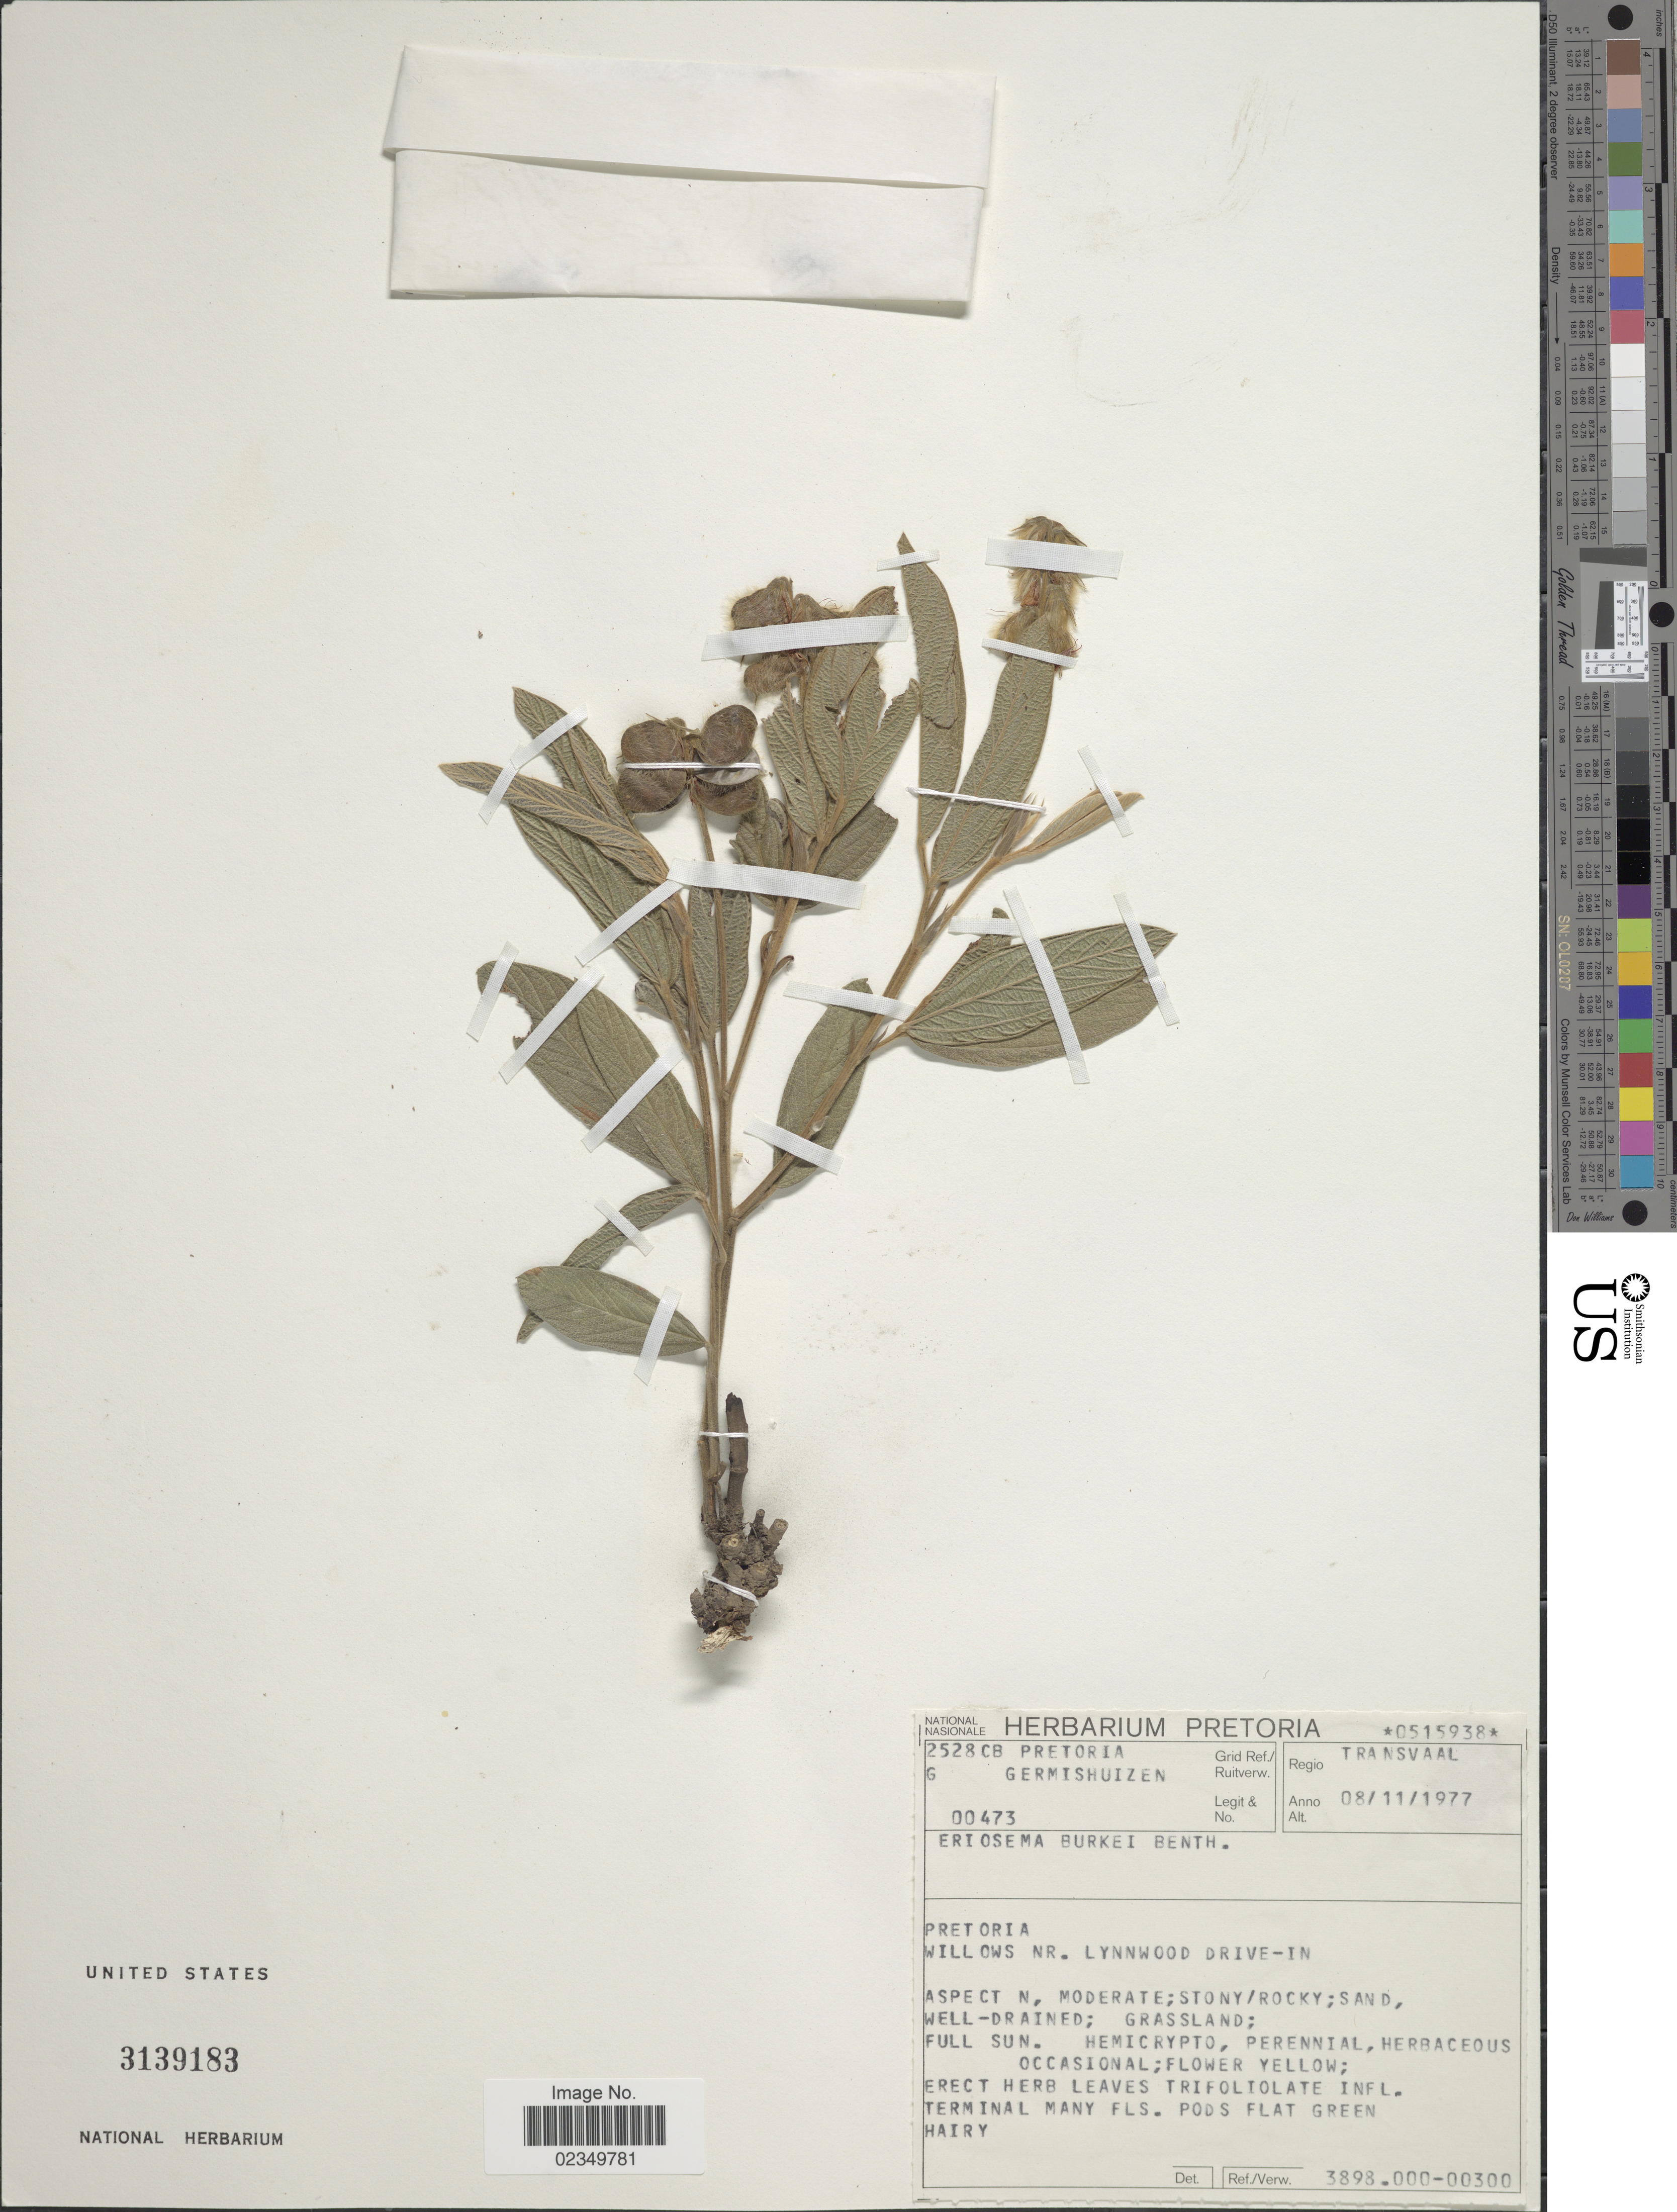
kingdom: Plantae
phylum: Tracheophyta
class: Magnoliopsida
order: Fabales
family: Fabaceae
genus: Eriosema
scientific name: Eriosema burkei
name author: Harv.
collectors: G. Germishuizen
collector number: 00473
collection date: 1977-11-08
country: South Africa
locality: Transvaal, Pretoria, Willows NR. Lynnwood Drive In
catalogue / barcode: US 3139183